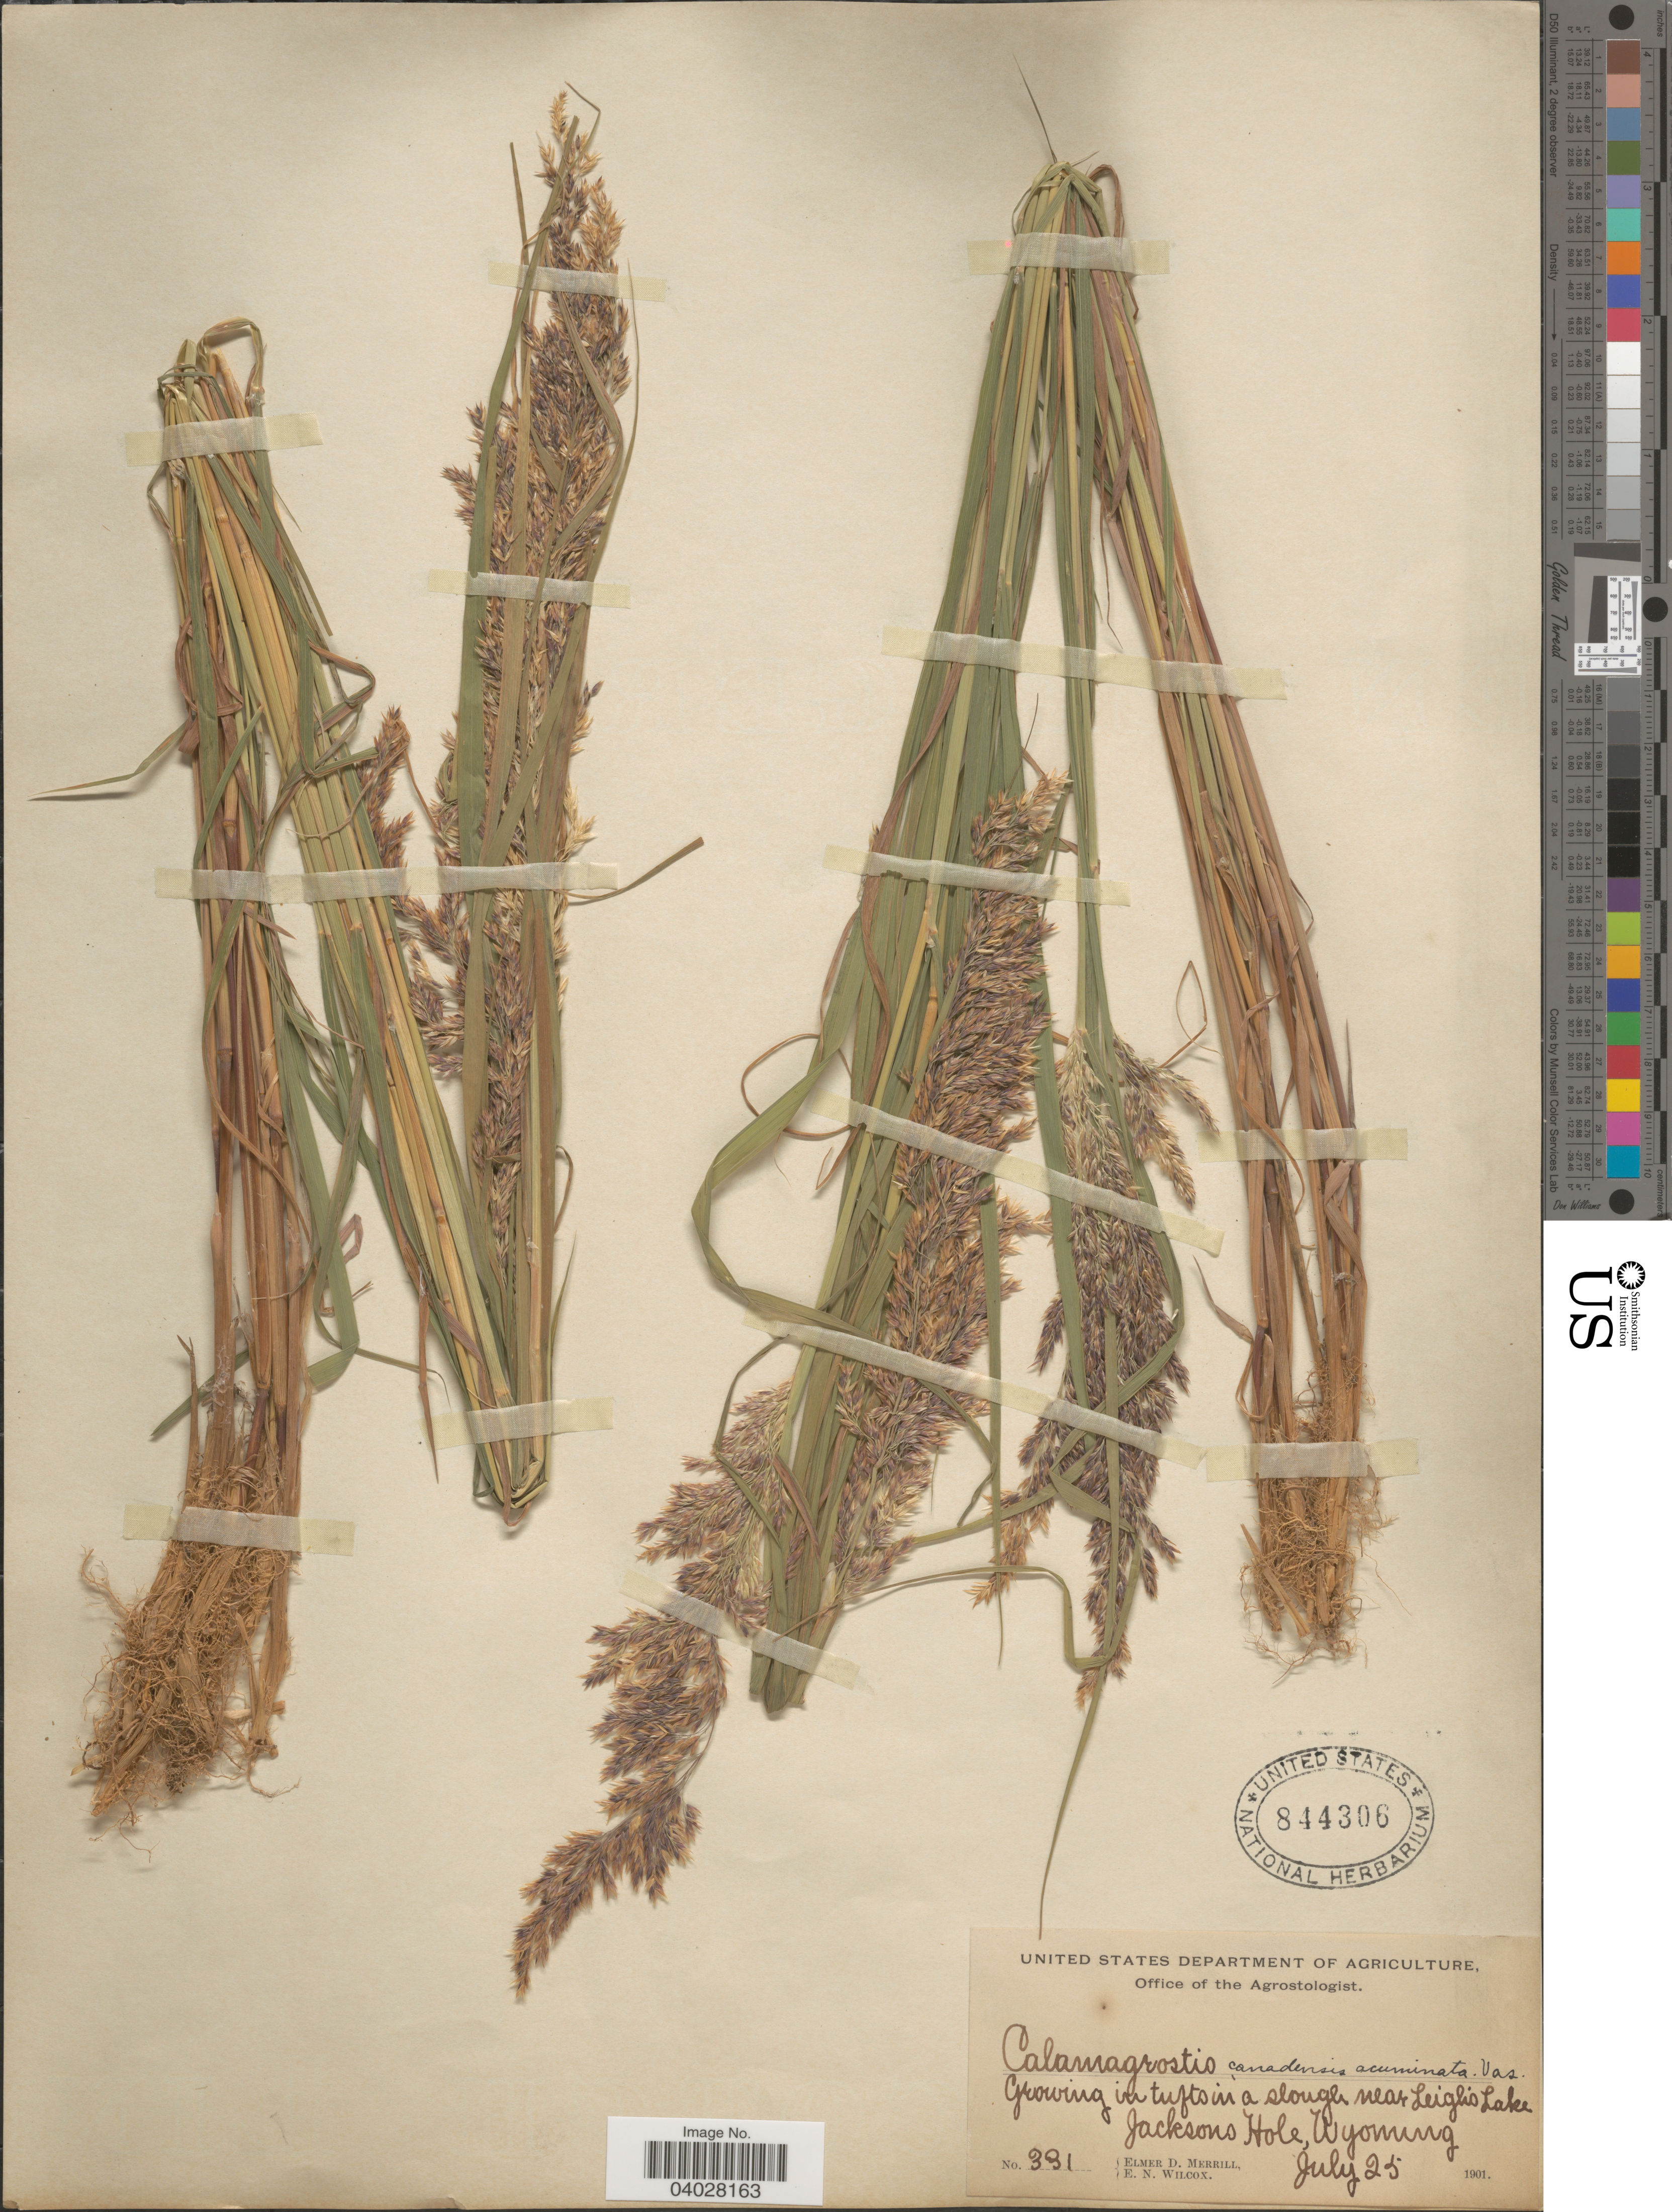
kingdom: Plantae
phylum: Tracheophyta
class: Liliopsida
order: Poales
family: Poaceae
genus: Calamagrostis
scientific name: Calamagrostis canadensis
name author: (Michx.) P. Beauv.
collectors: E. D. Merrill & E. Wilcox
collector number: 331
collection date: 1901-07-25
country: United States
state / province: Wyoming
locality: Growing in tuft in a slough near Leigh's Lake. Jacksons Hole.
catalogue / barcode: US 844306